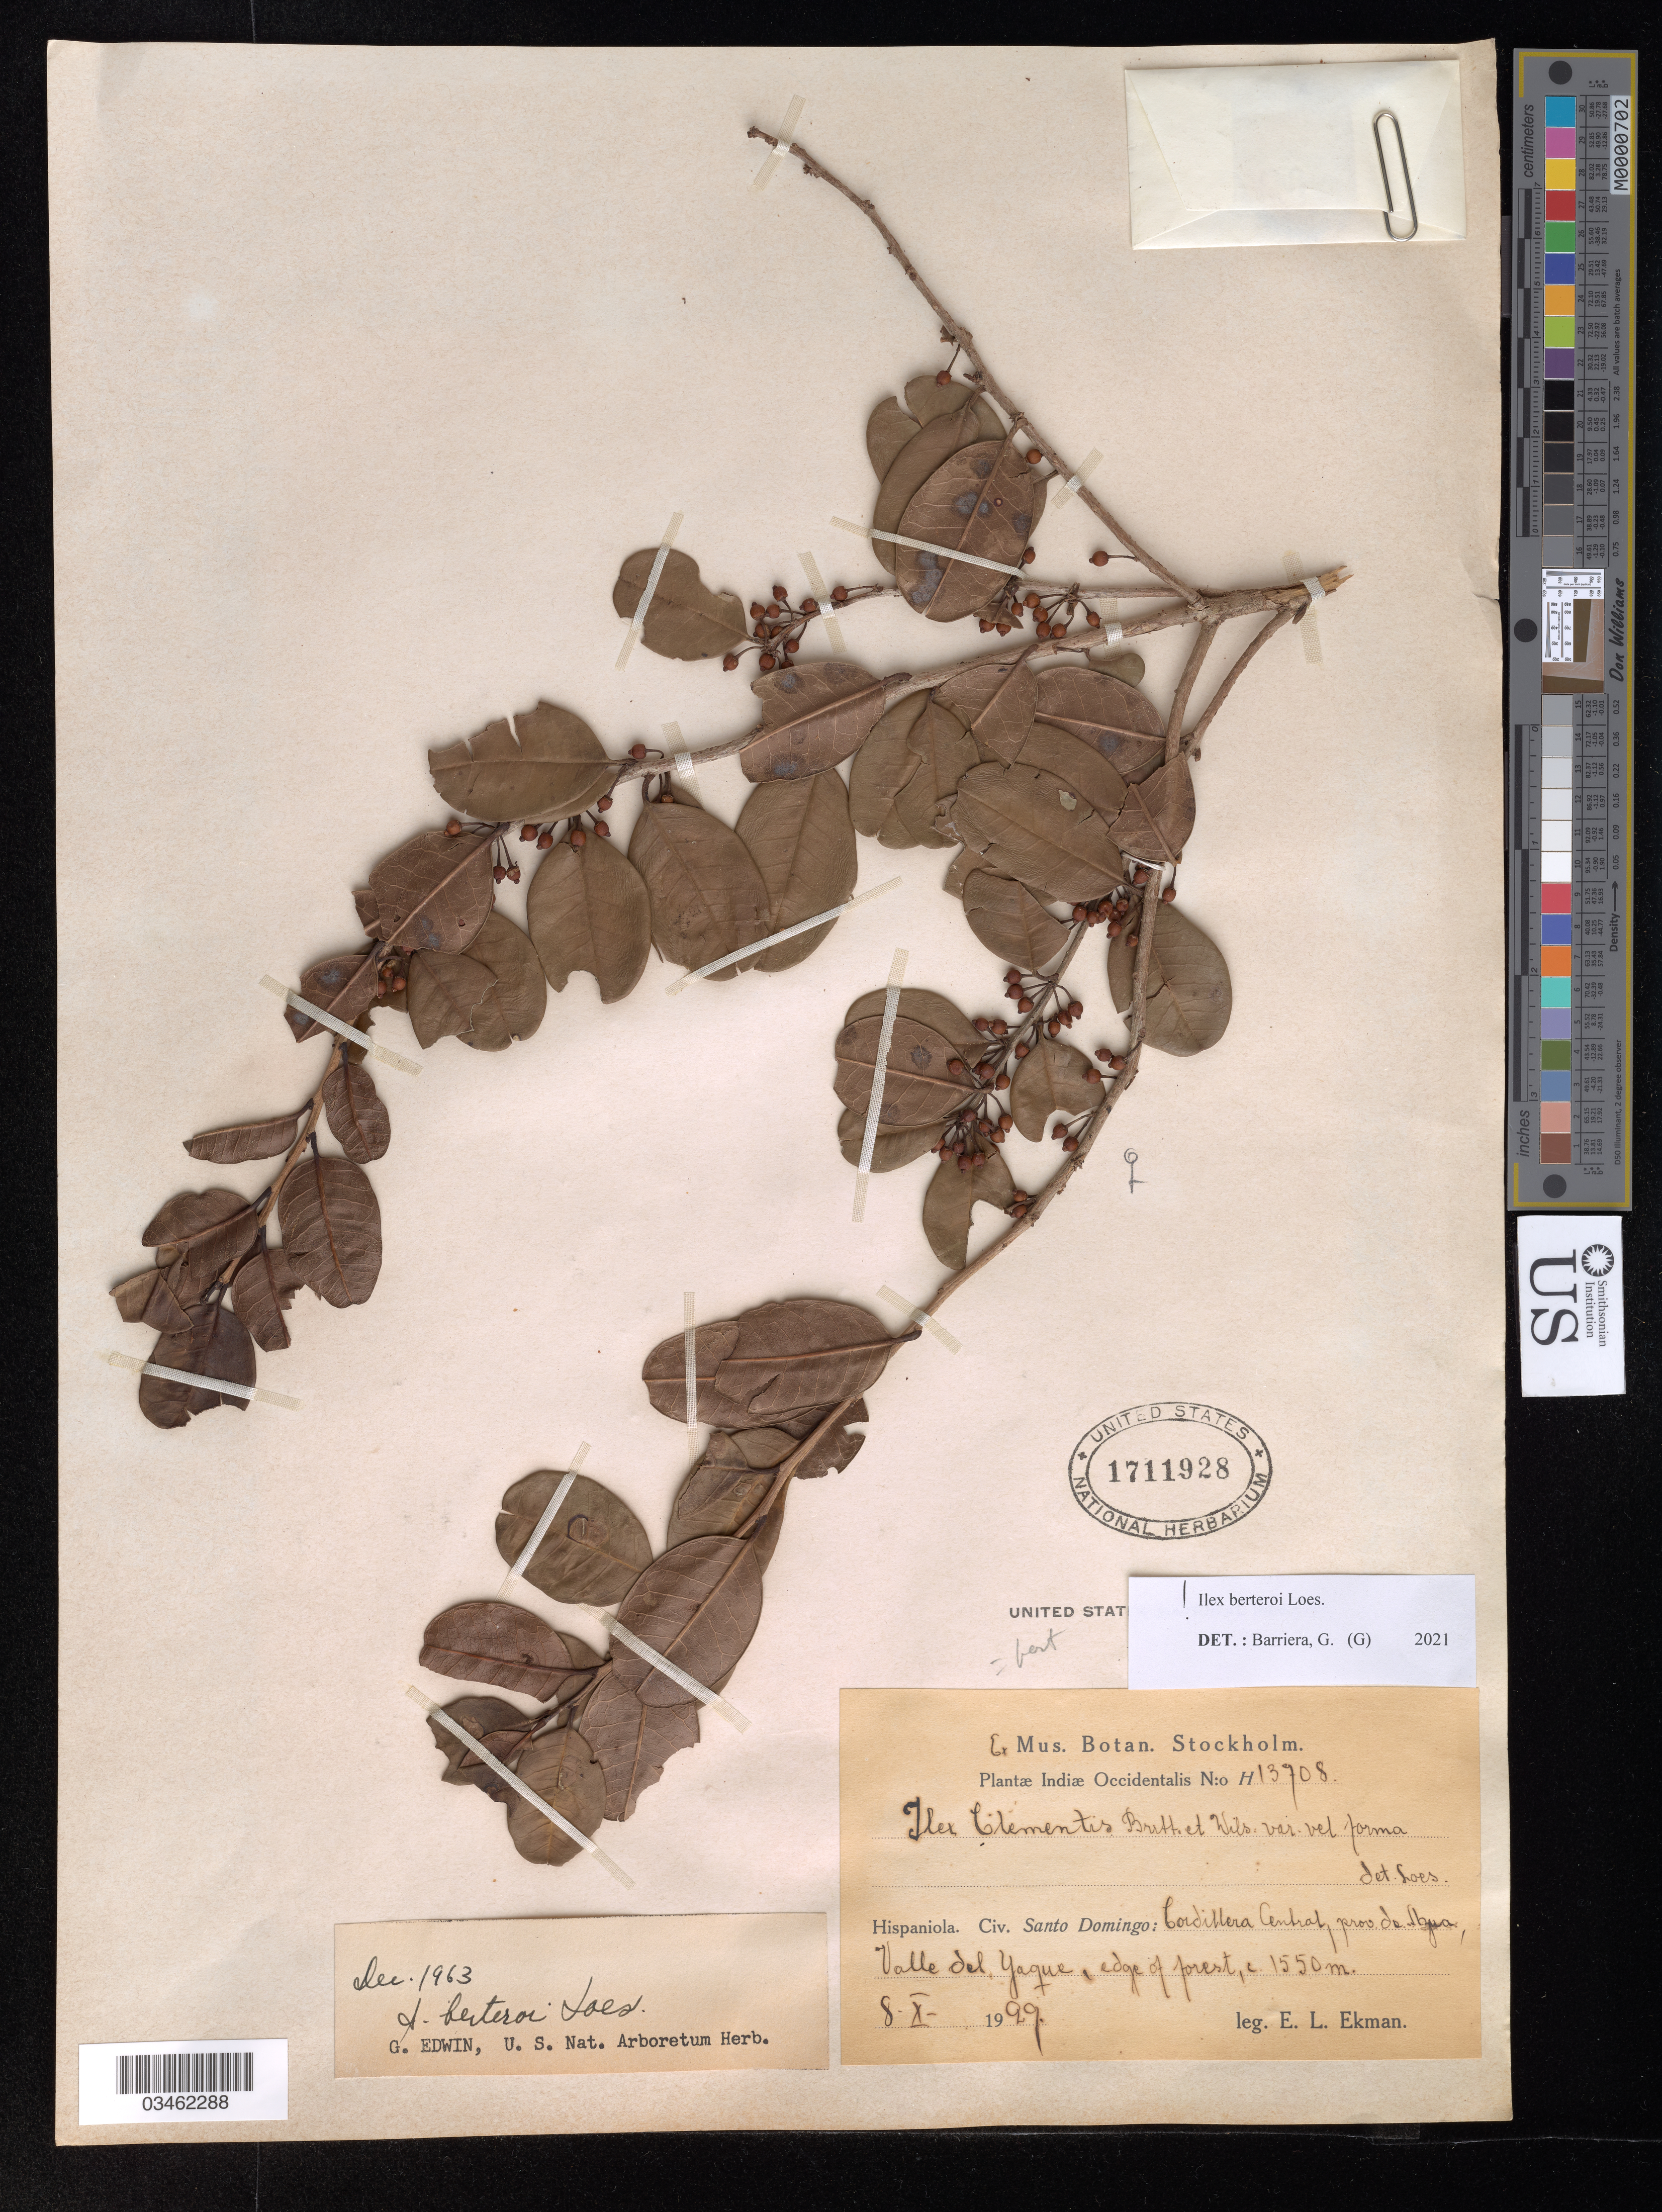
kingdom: Plantae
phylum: Tracheophyta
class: Magnoliopsida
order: Aquifoliales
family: Aquifoliaceae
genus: Ilex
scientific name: Ilex berteroi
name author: Loes.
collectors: E. L. Ekman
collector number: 13708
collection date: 1999-10-08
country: United States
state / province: California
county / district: San Deigo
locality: Indiæ Occidentalis. Hispaniola. Civ. Santo Domingo: Cordillera Central, prov. de Agua*, Valle del Yaque.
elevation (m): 1550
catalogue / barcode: US 1711928